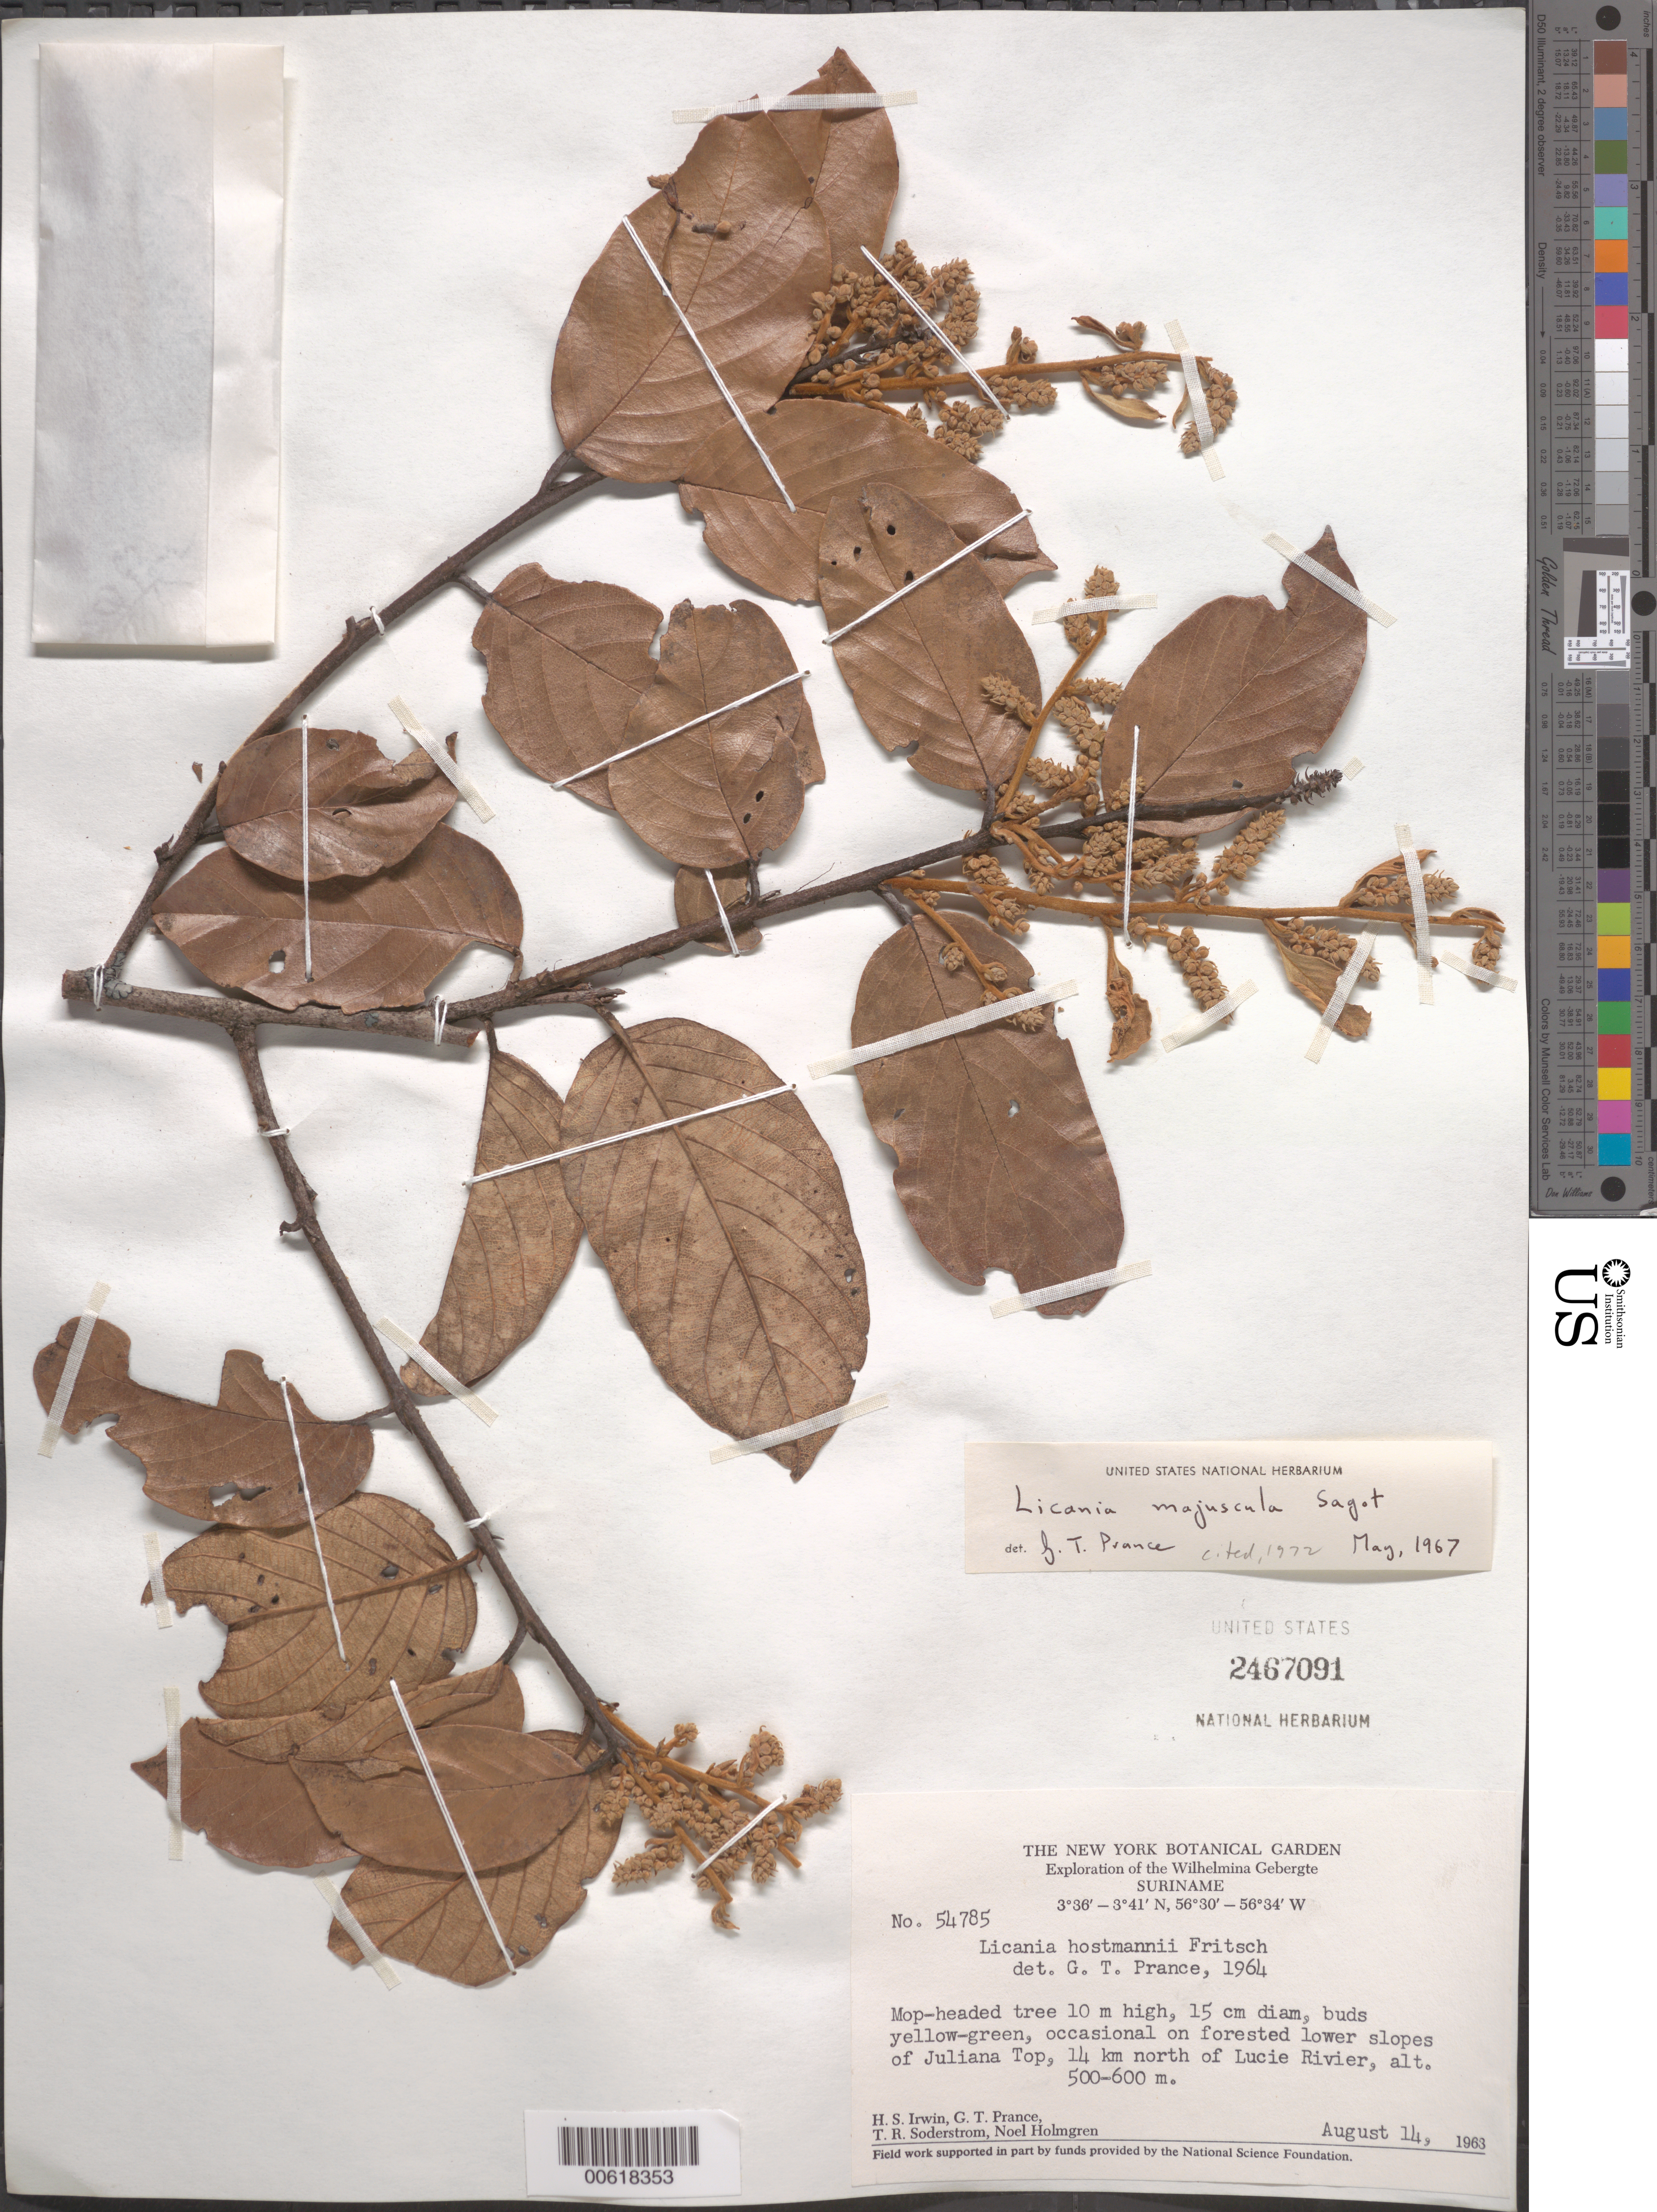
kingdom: Plantae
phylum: Tracheophyta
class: Magnoliopsida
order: Malpighiales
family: Chrysobalanaceae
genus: Licania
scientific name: Licania majuscula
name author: Sagot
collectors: H. Irwin, G. T. Prance, T. R. Soderstrom & N. H. Holmgren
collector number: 54785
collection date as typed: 14-Aug-63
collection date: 1963-08-14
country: Suriname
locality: Juliana Top, 14 km N of Lucie R., Wilhelmina Gebergte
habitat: Forested lower slopes of Juliana Top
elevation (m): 500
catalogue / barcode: US 2467091